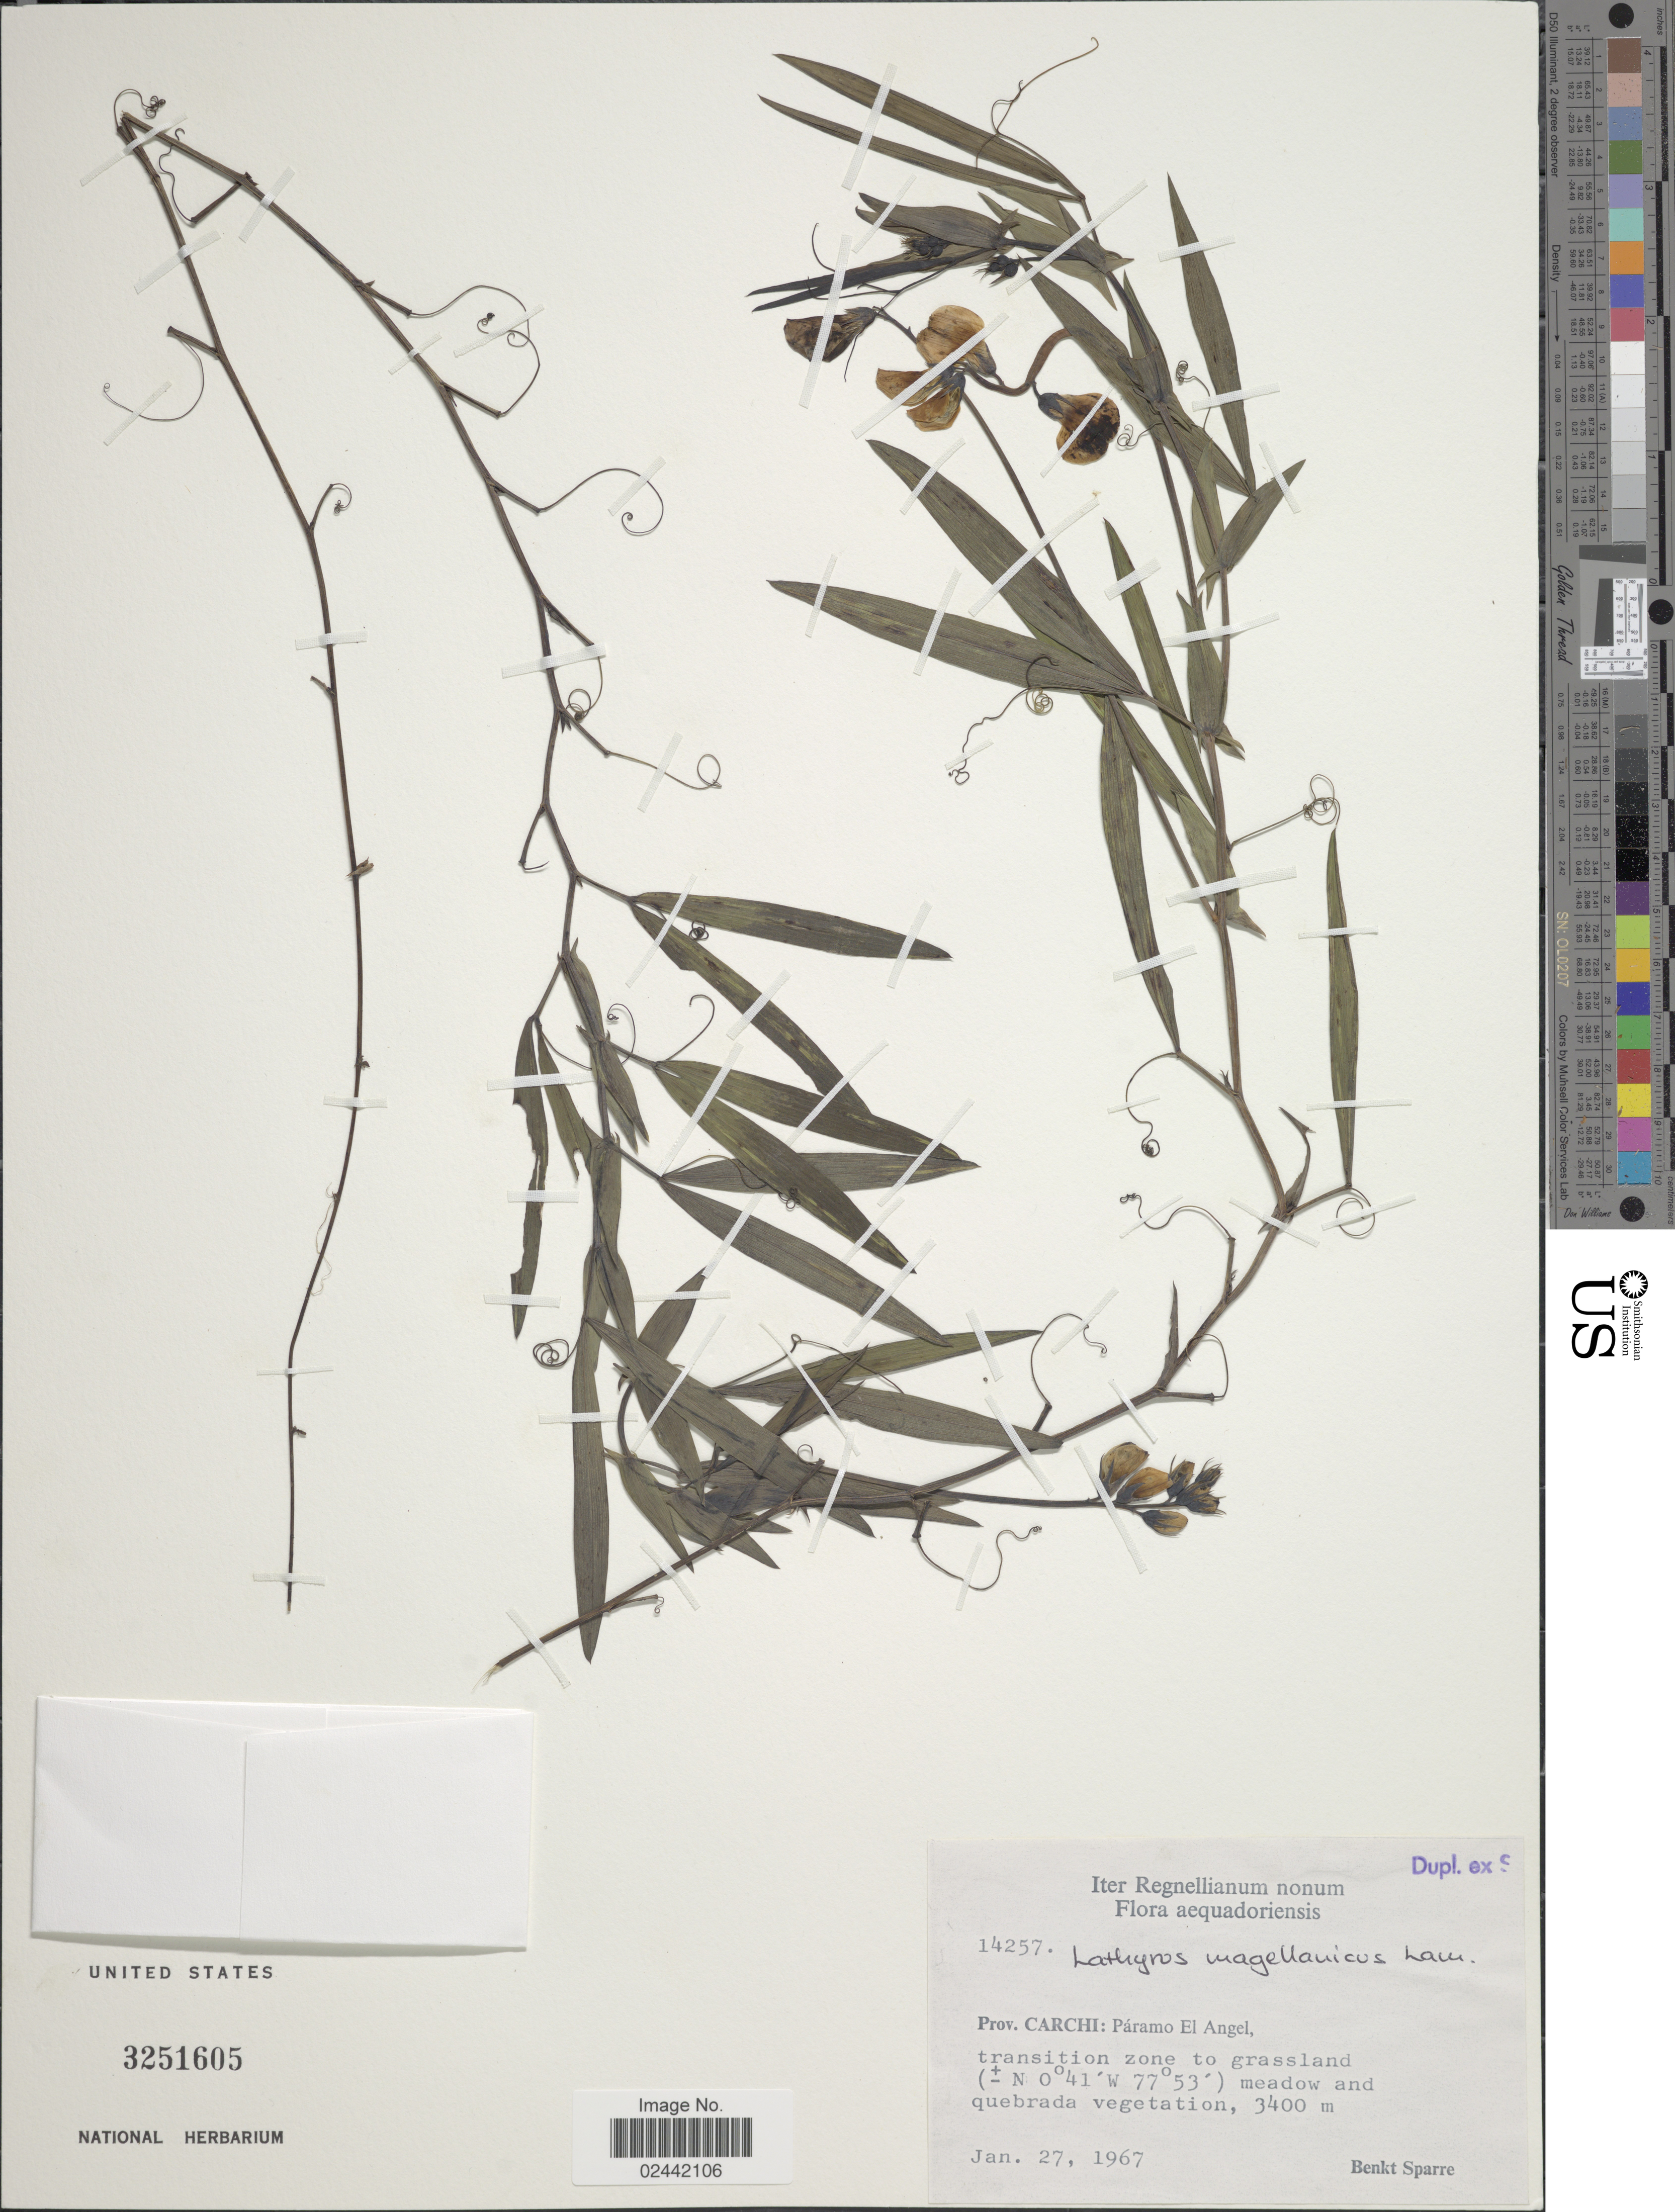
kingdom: Plantae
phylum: Tracheophyta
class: Magnoliopsida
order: Fabales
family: Fabaceae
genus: Lathyrus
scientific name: Lathyrus magellanicus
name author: Lam.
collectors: B. Sparre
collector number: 14257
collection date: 1967-01-27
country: Ecuador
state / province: Carchi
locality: Aequadoriensis. Paramo El Angel, transition zone to grassland meadow and quebrada vegetation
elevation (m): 3400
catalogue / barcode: US 3251605